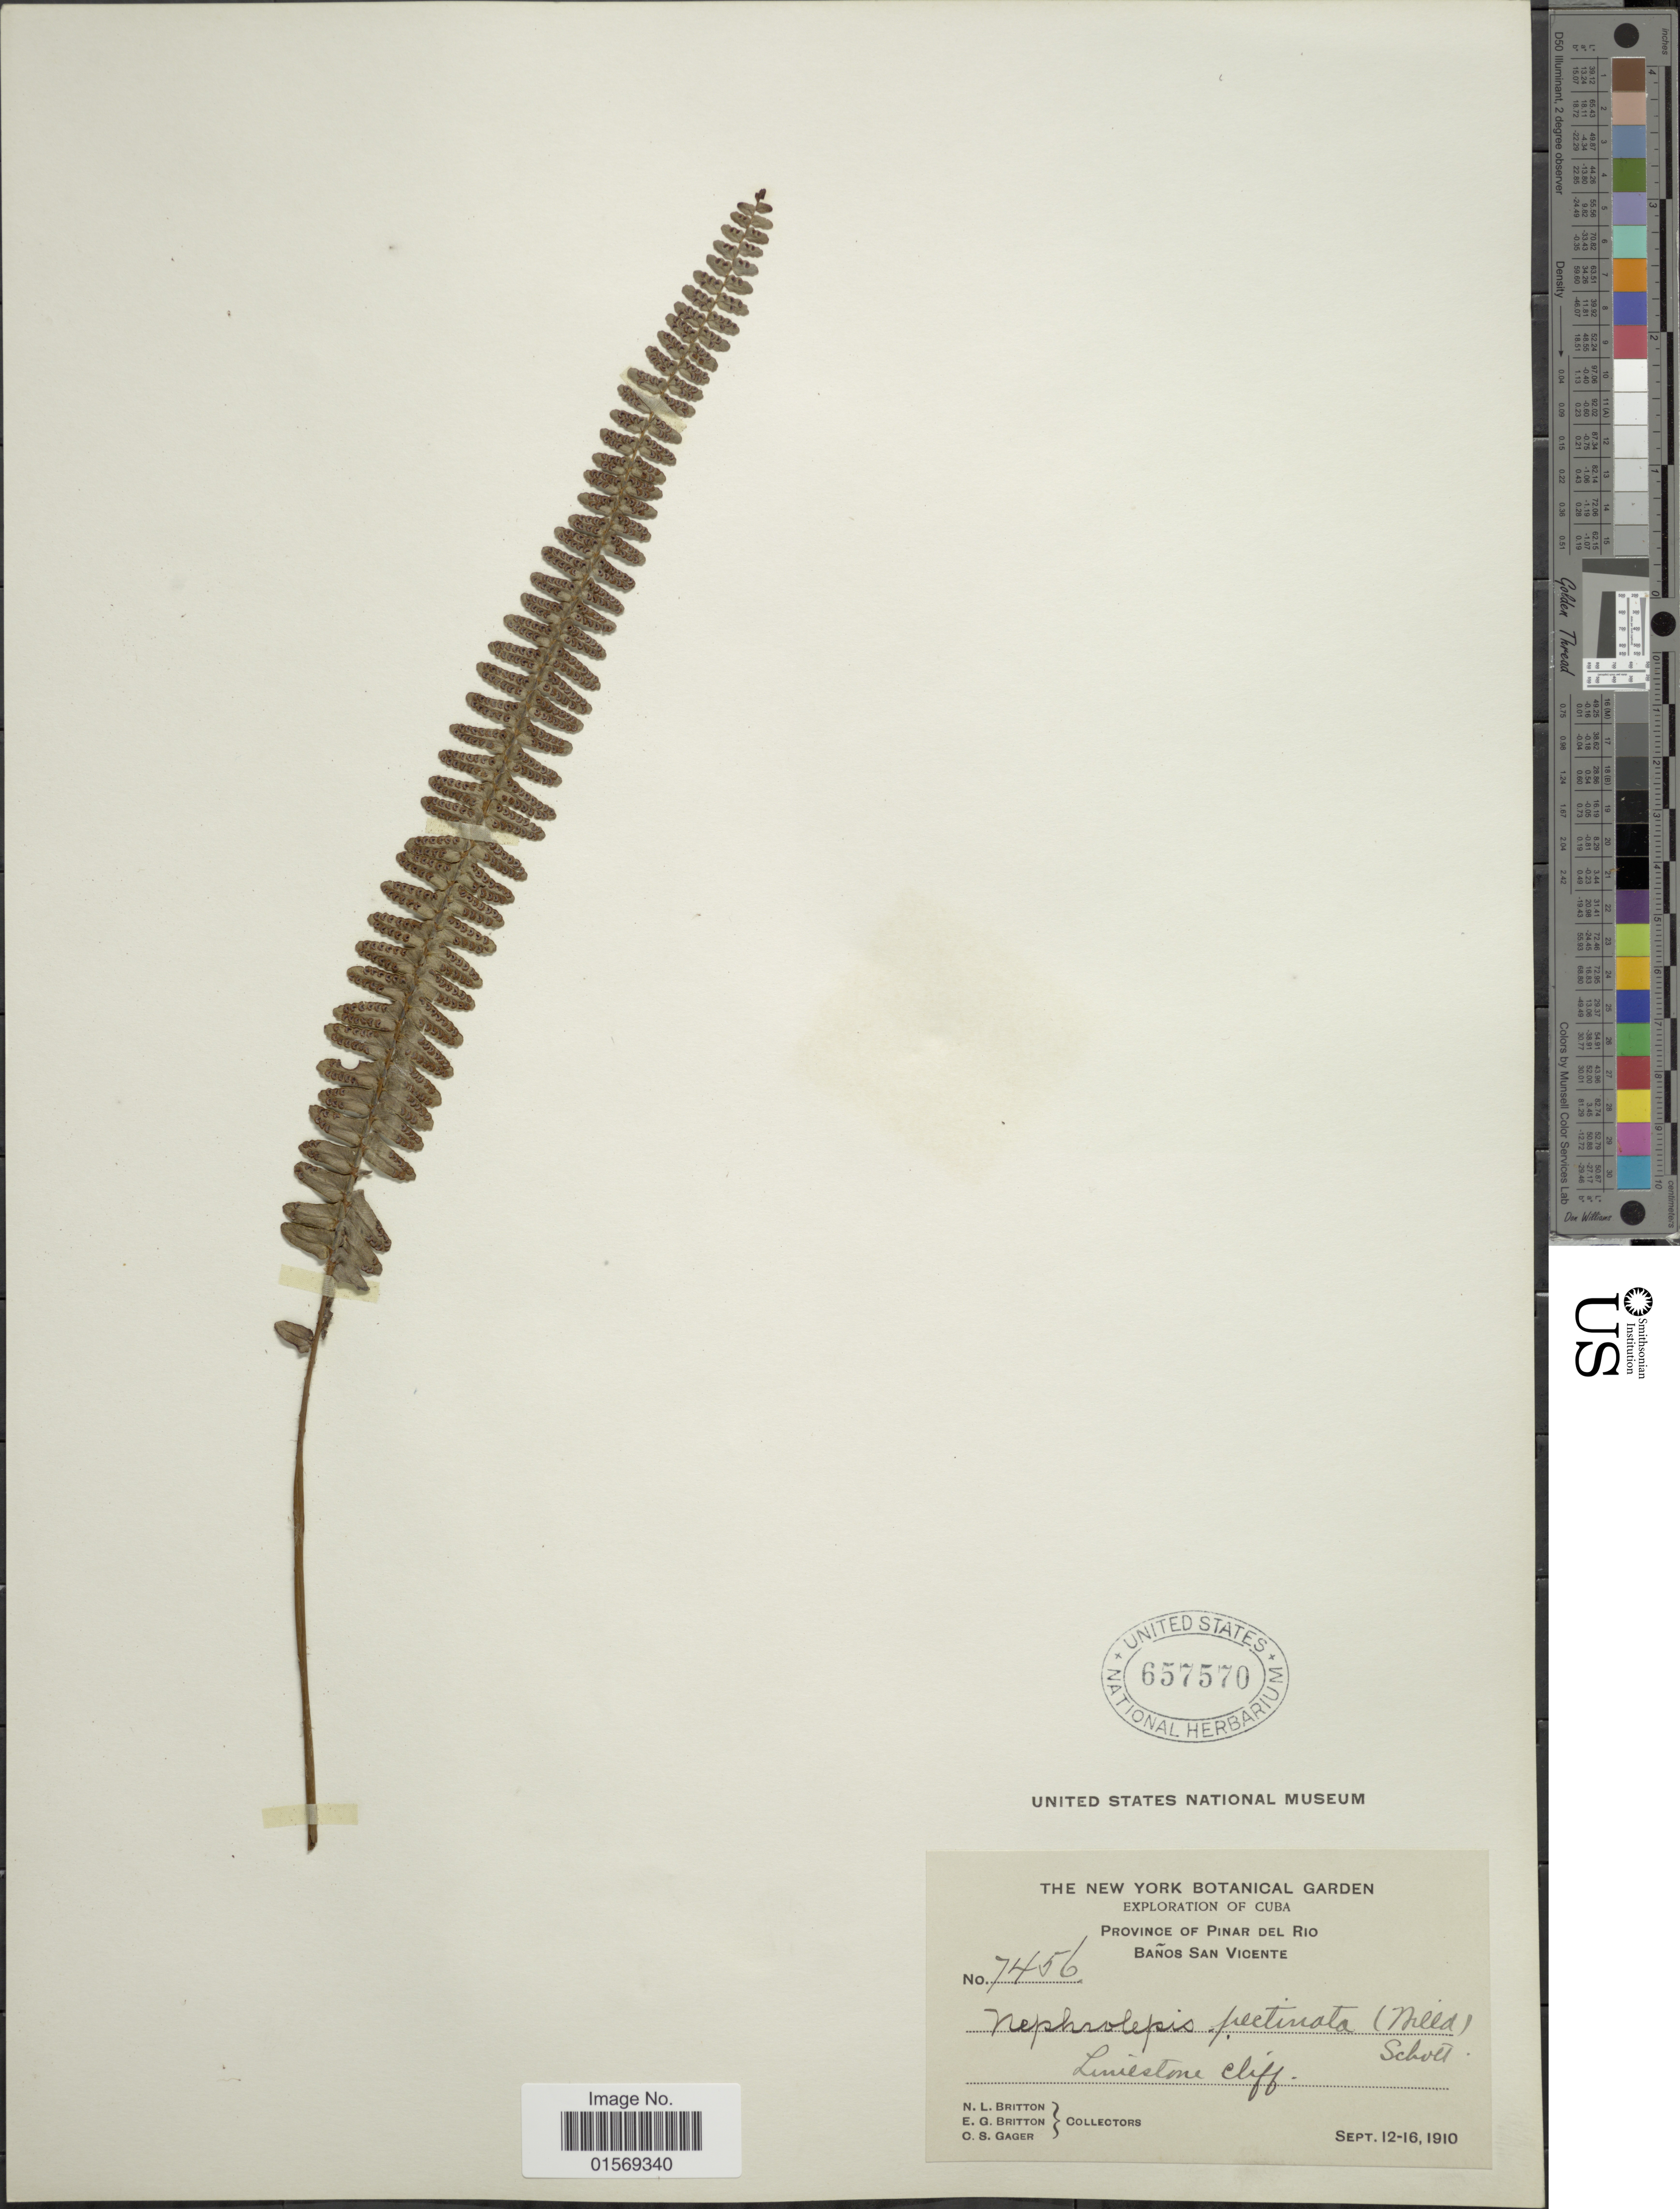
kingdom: Plantae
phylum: Tracheophyta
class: Polypodiopsida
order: Polypodiales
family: Nephrolepidaceae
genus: Nephrolepis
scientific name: Nephrolepis cordifolia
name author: (L.) C. Presl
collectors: N. Britton, E. G. Britton & C. Gager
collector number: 7456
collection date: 1910-09-12/1910-09-16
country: Cuba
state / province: Pinar del Río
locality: Cuba, Province of Pinar del Rio, Banos San Vicente.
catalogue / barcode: US 657570